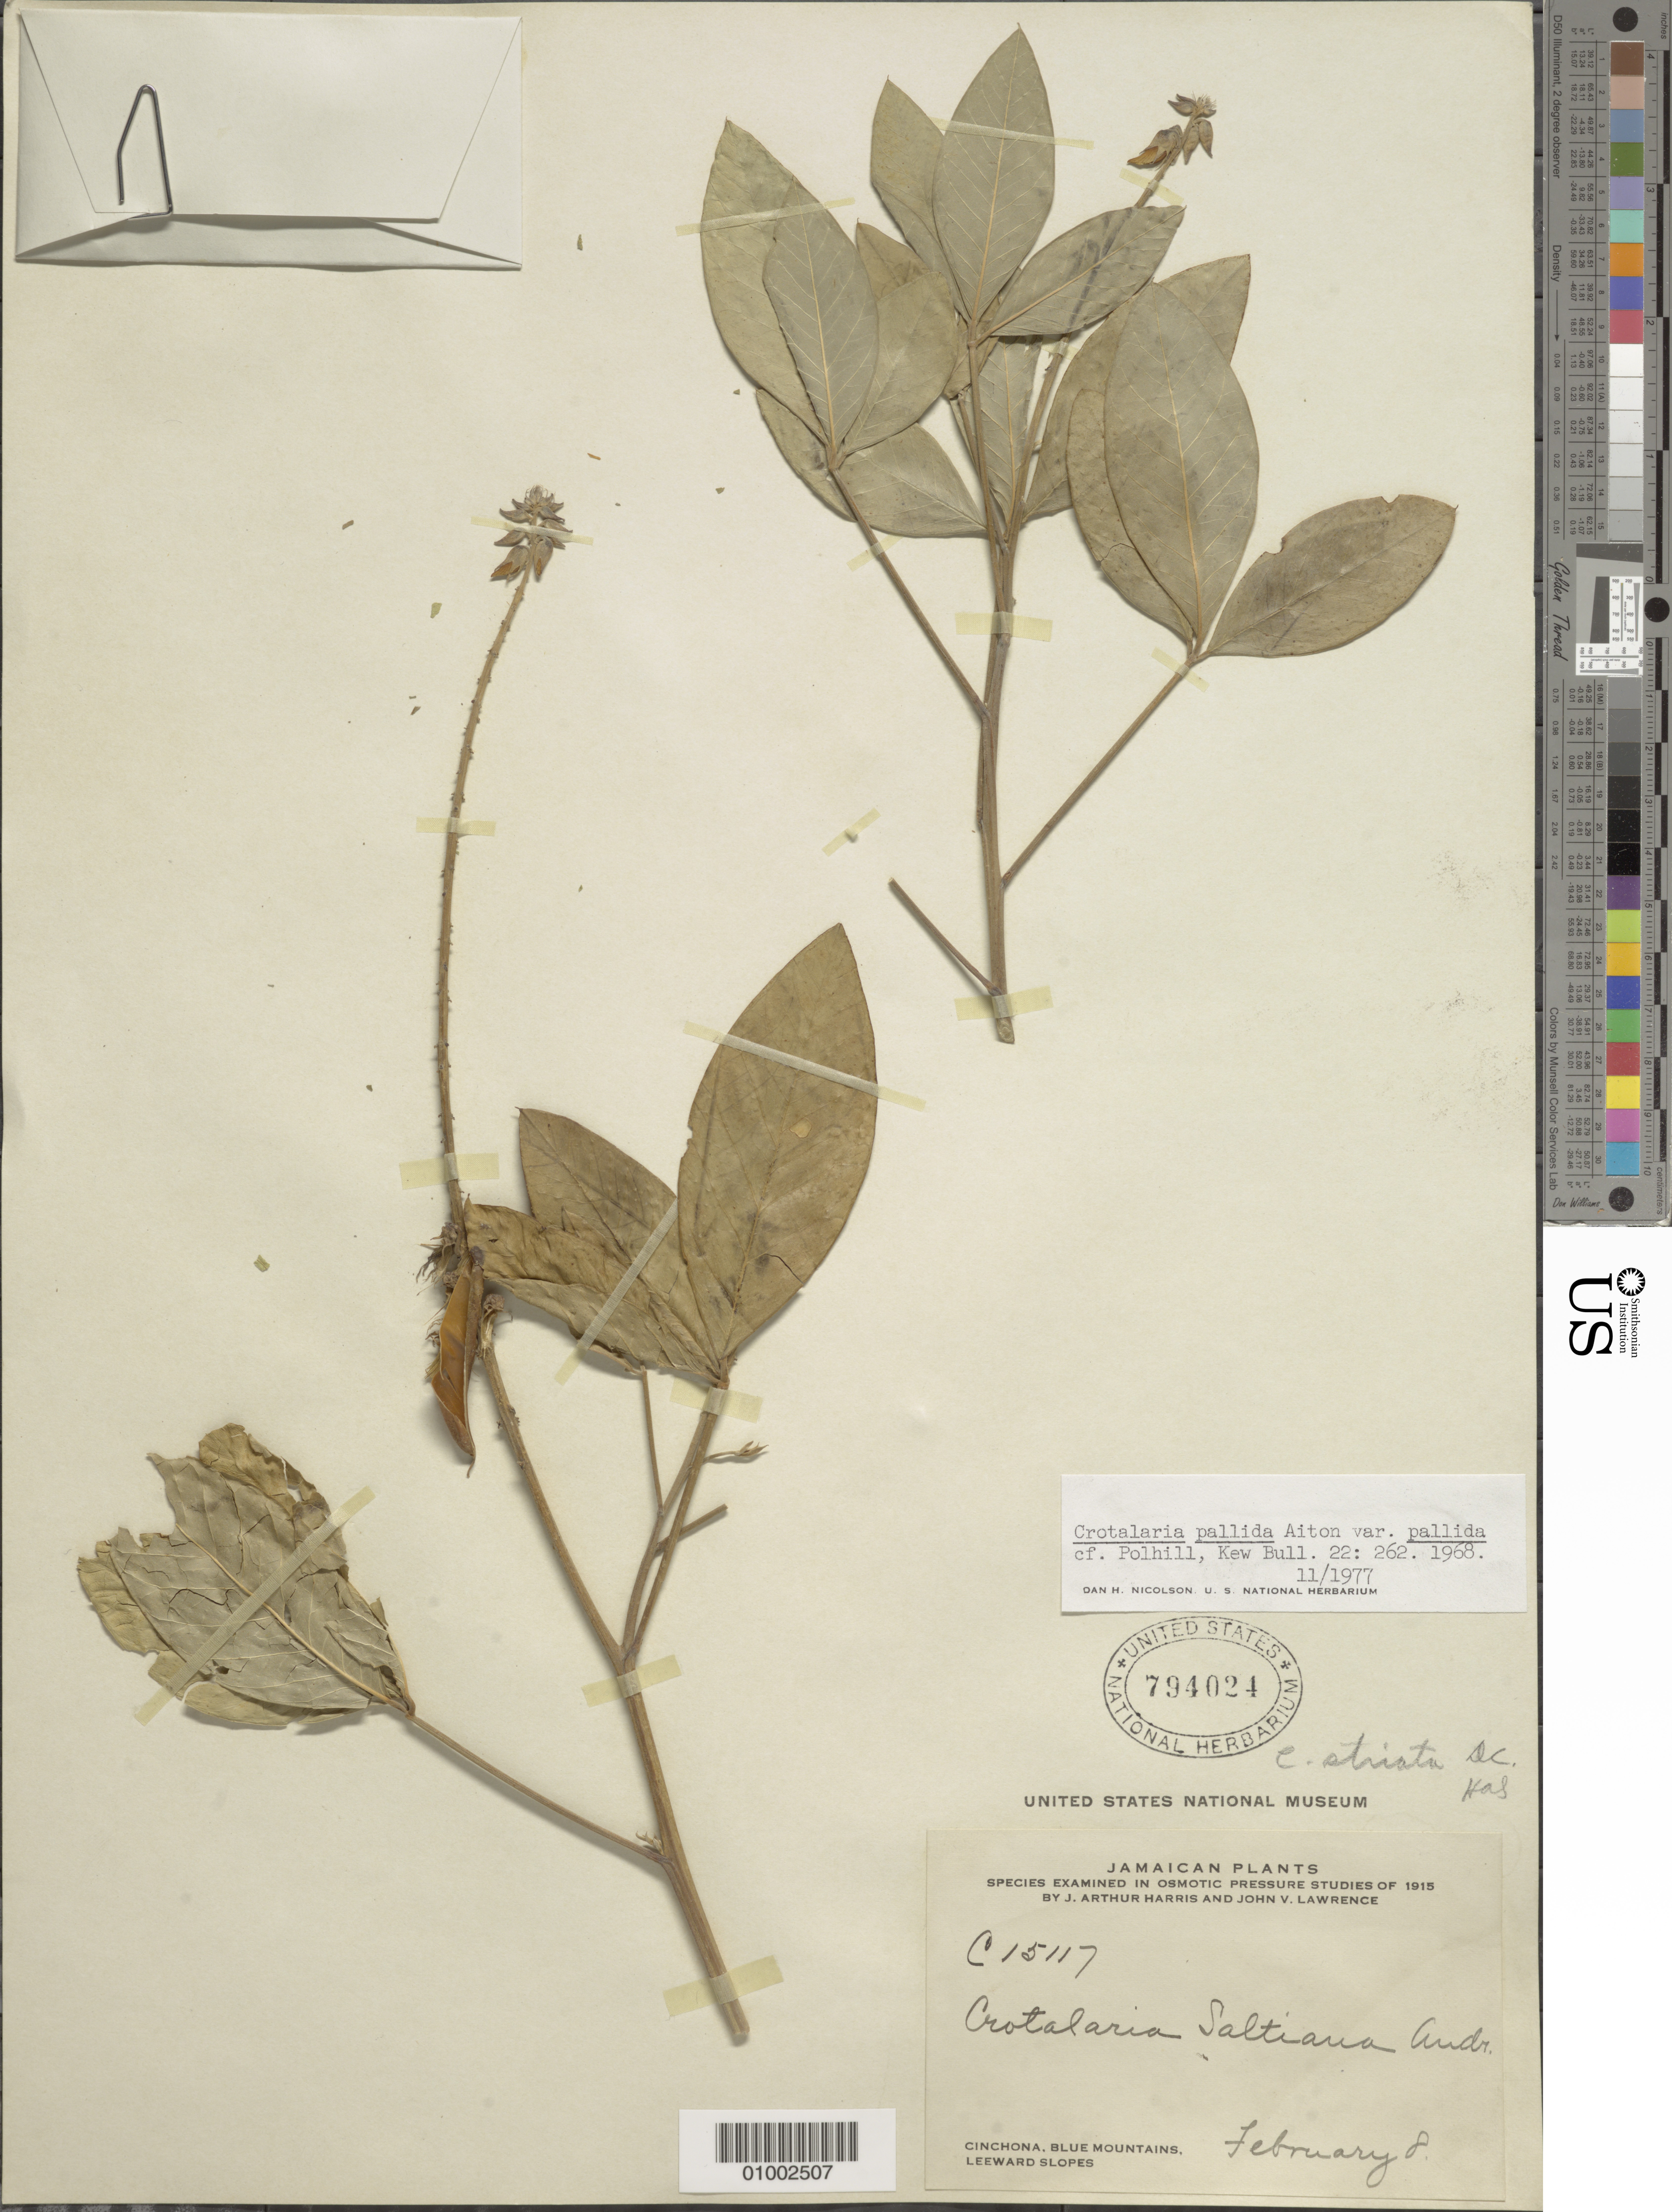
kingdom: Plantae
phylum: Tracheophyta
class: Magnoliopsida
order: Fabales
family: Fabaceae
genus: Crotalaria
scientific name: Crotalaria pallida var. pallida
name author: Aiton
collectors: J. A. Harris & J. Lawrence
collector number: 15117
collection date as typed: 08 Feb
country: Jamaica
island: Jamaica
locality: Cinchona, Blue Mountains, Leeward Slopes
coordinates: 0 N, 0 E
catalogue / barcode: US 794024